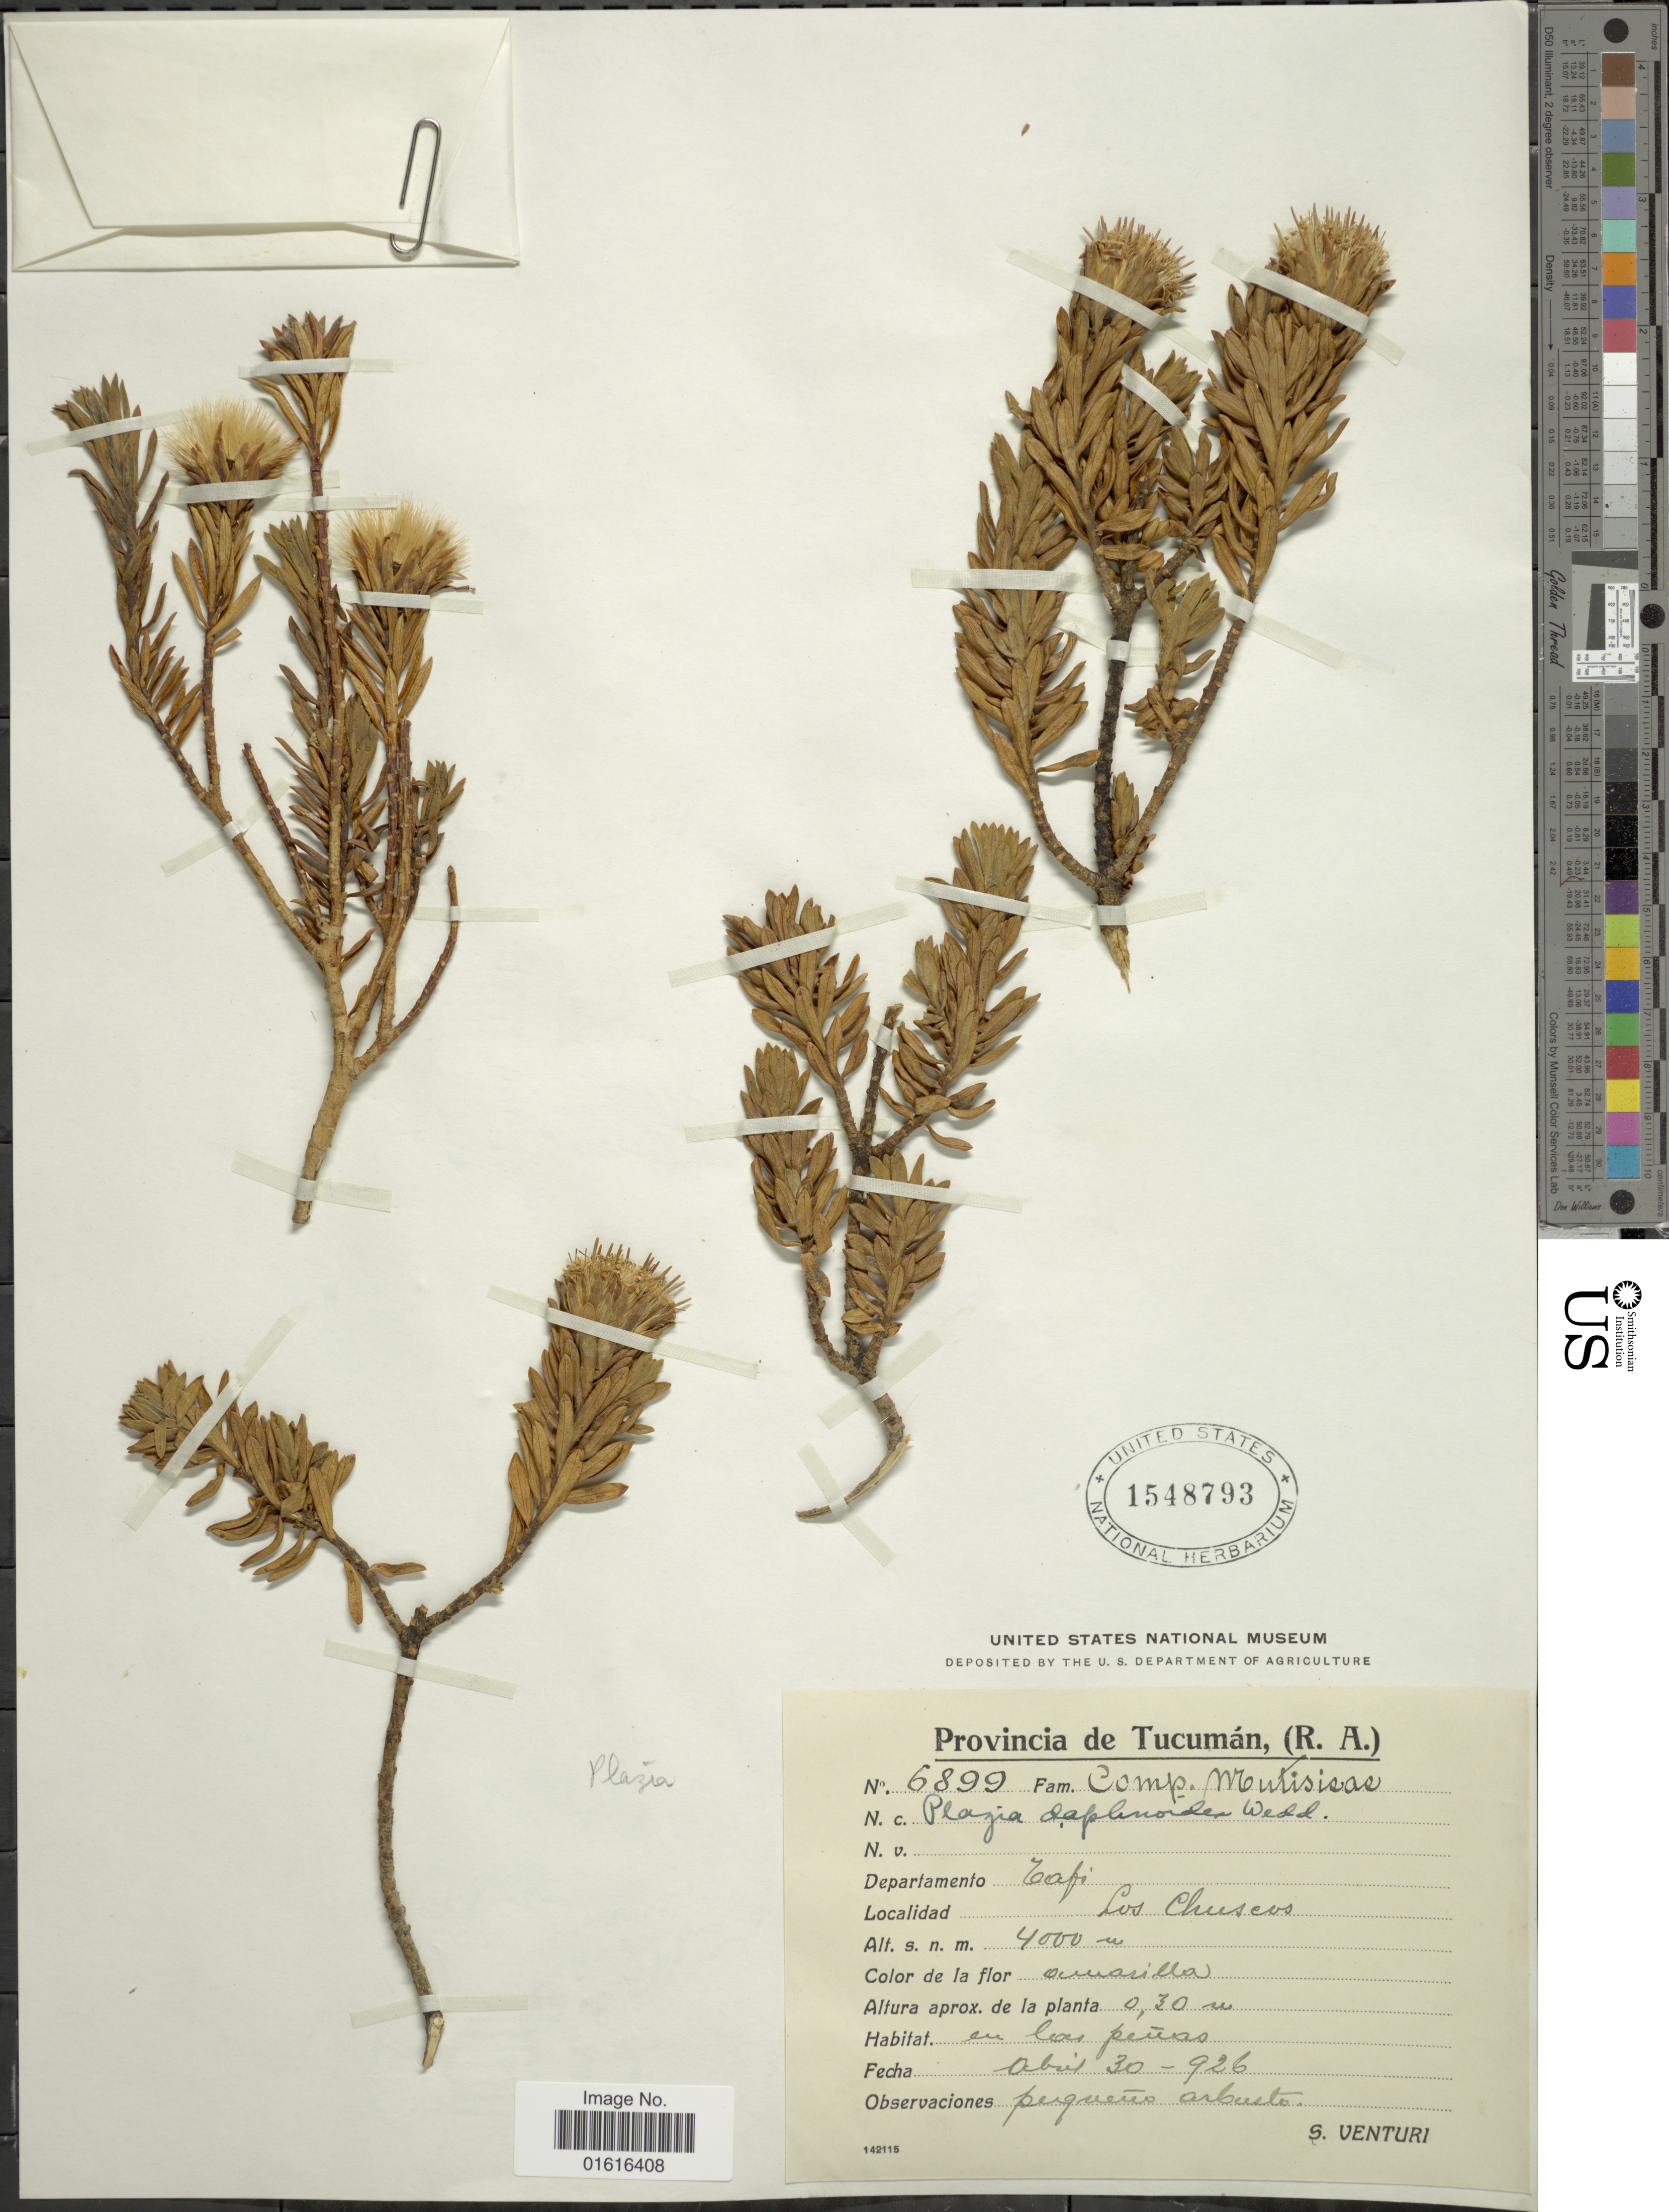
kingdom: Plantae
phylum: Tracheophyta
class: Magnoliopsida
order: Asterales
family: Asteraceae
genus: Plazia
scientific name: Plazia daphnoides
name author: Wedd.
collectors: S. Venturi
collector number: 6899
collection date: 1926-04-30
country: Argentina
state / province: Tucuman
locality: Departamento Tafi, Los Chuscos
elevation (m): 4000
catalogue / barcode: US 1548793